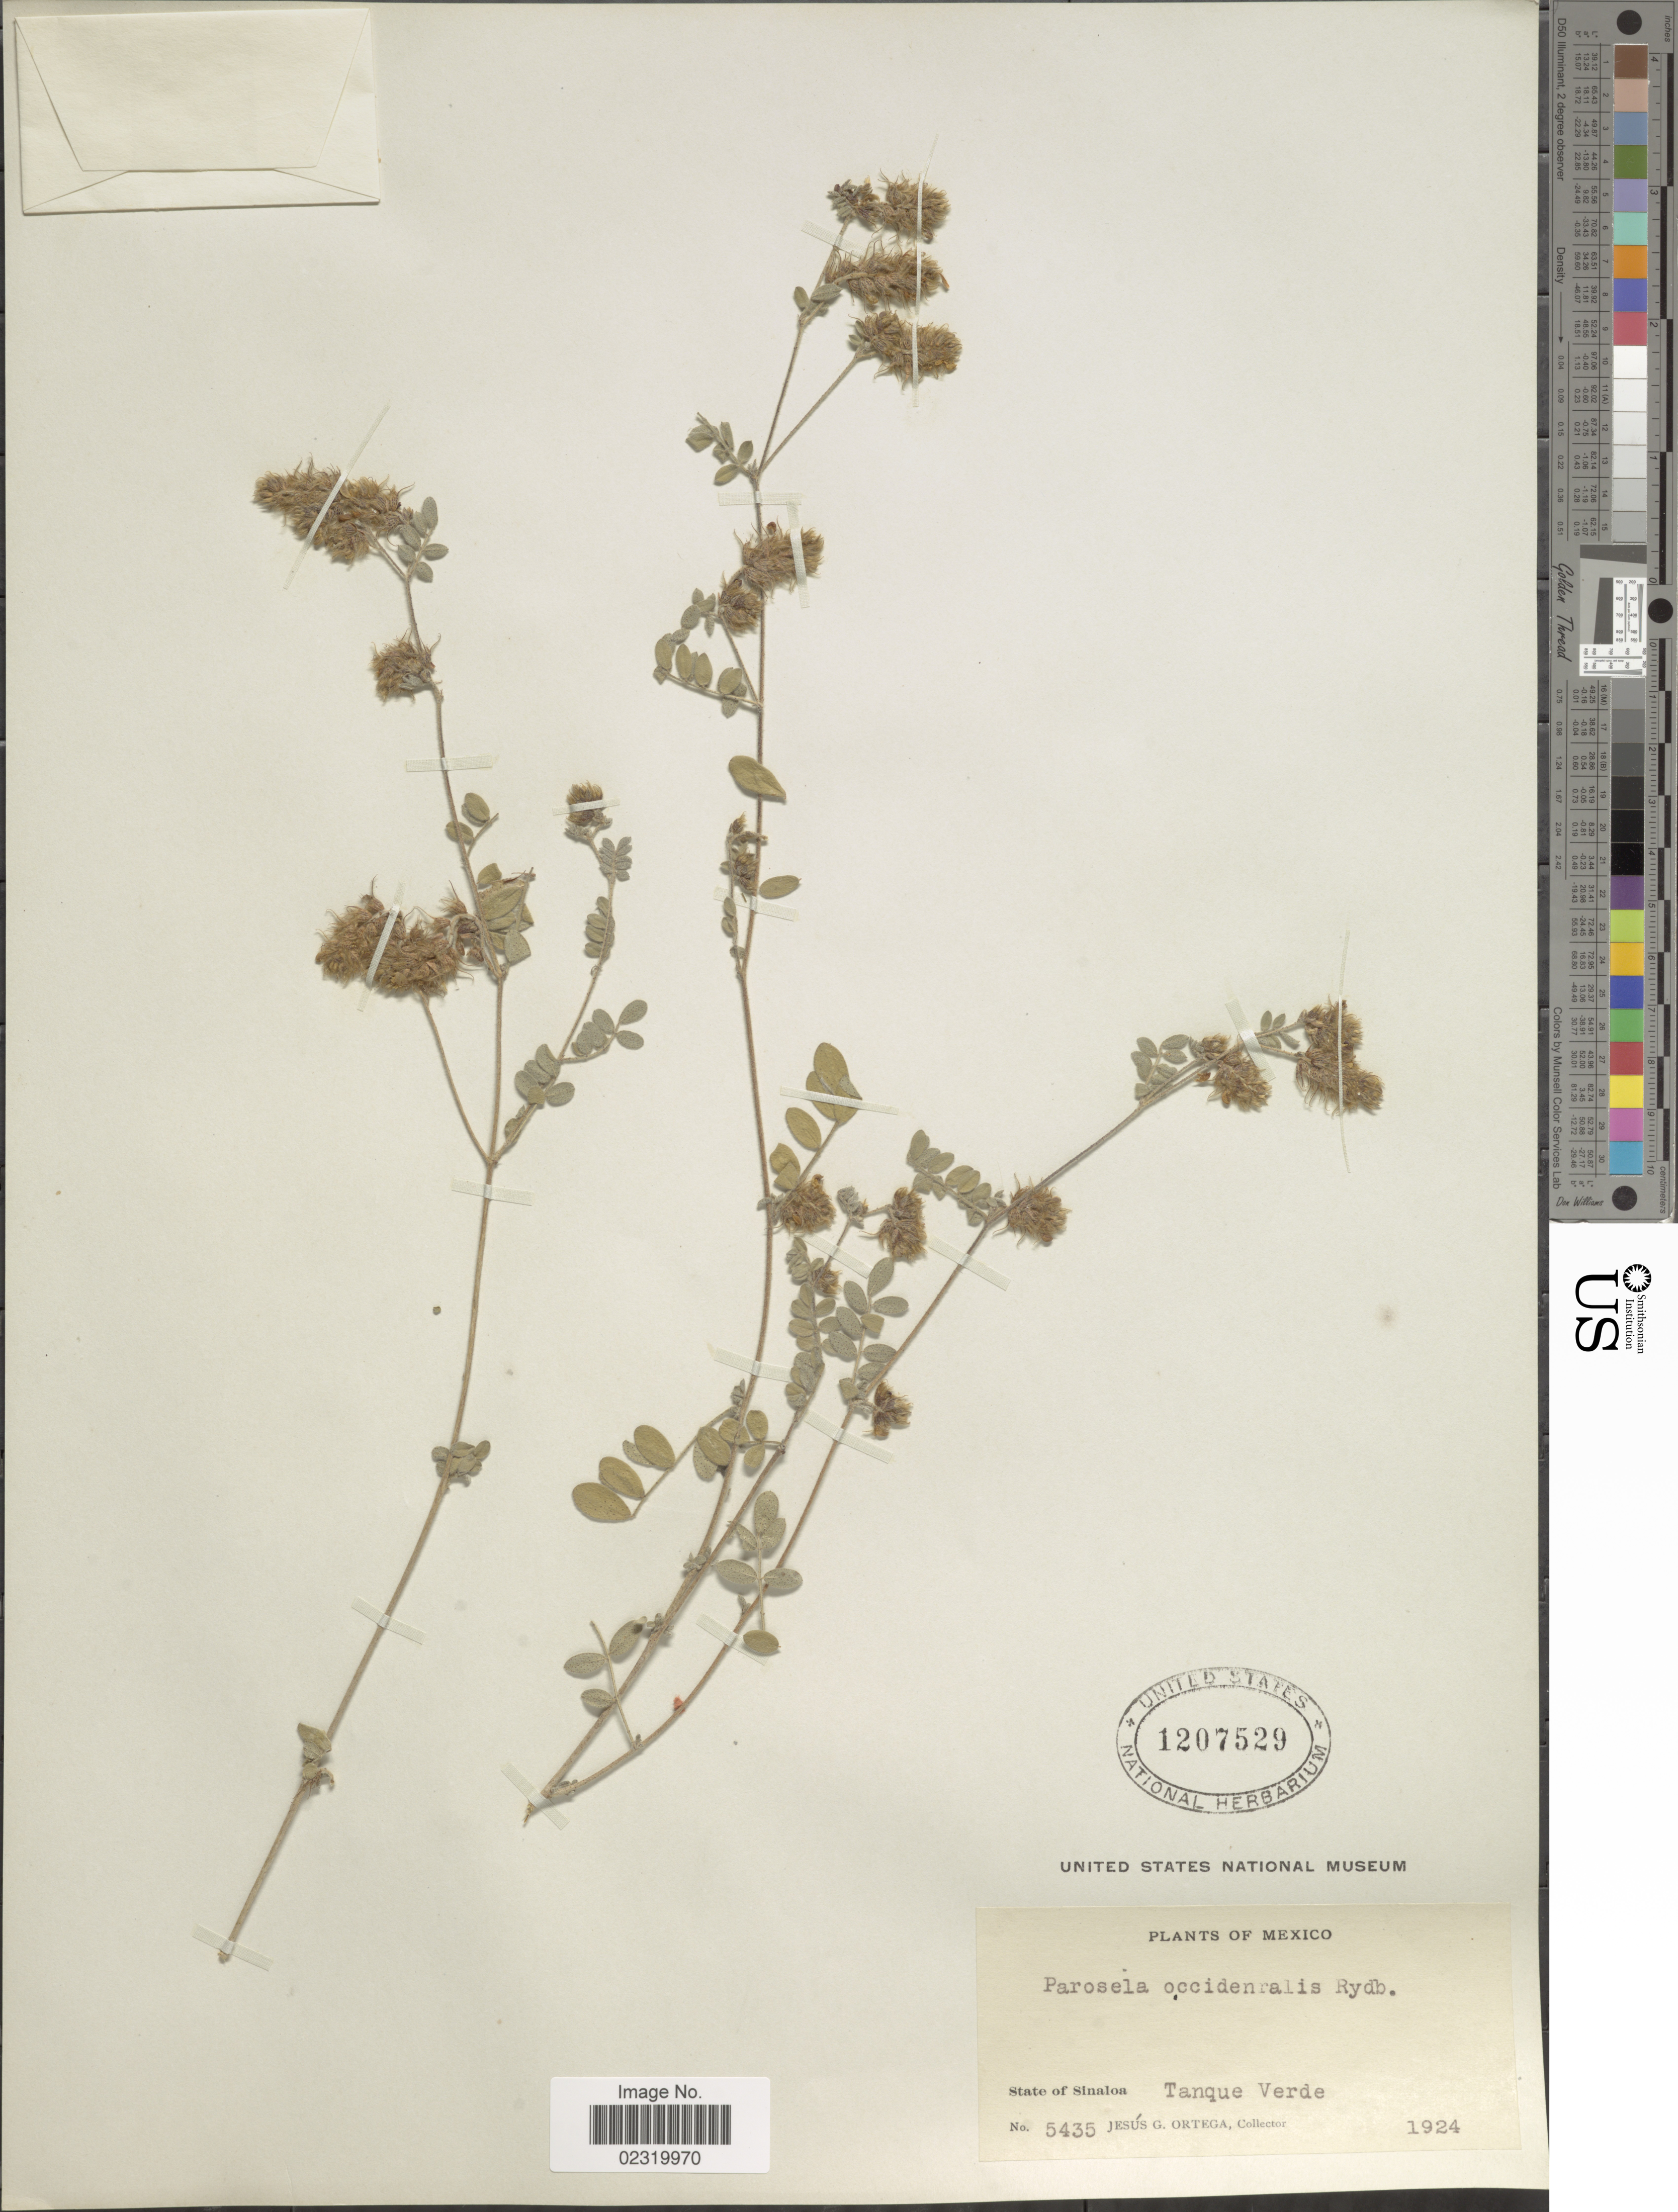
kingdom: Plantae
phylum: Tracheophyta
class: Magnoliopsida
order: Fabales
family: Fabaceae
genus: Dalea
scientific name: Dalea occidentalis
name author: (Rydb.) L. Riley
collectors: J. Ortega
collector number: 5435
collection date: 1924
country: Mexico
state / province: Sinaloa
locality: Tanque Verde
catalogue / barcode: US 1207529